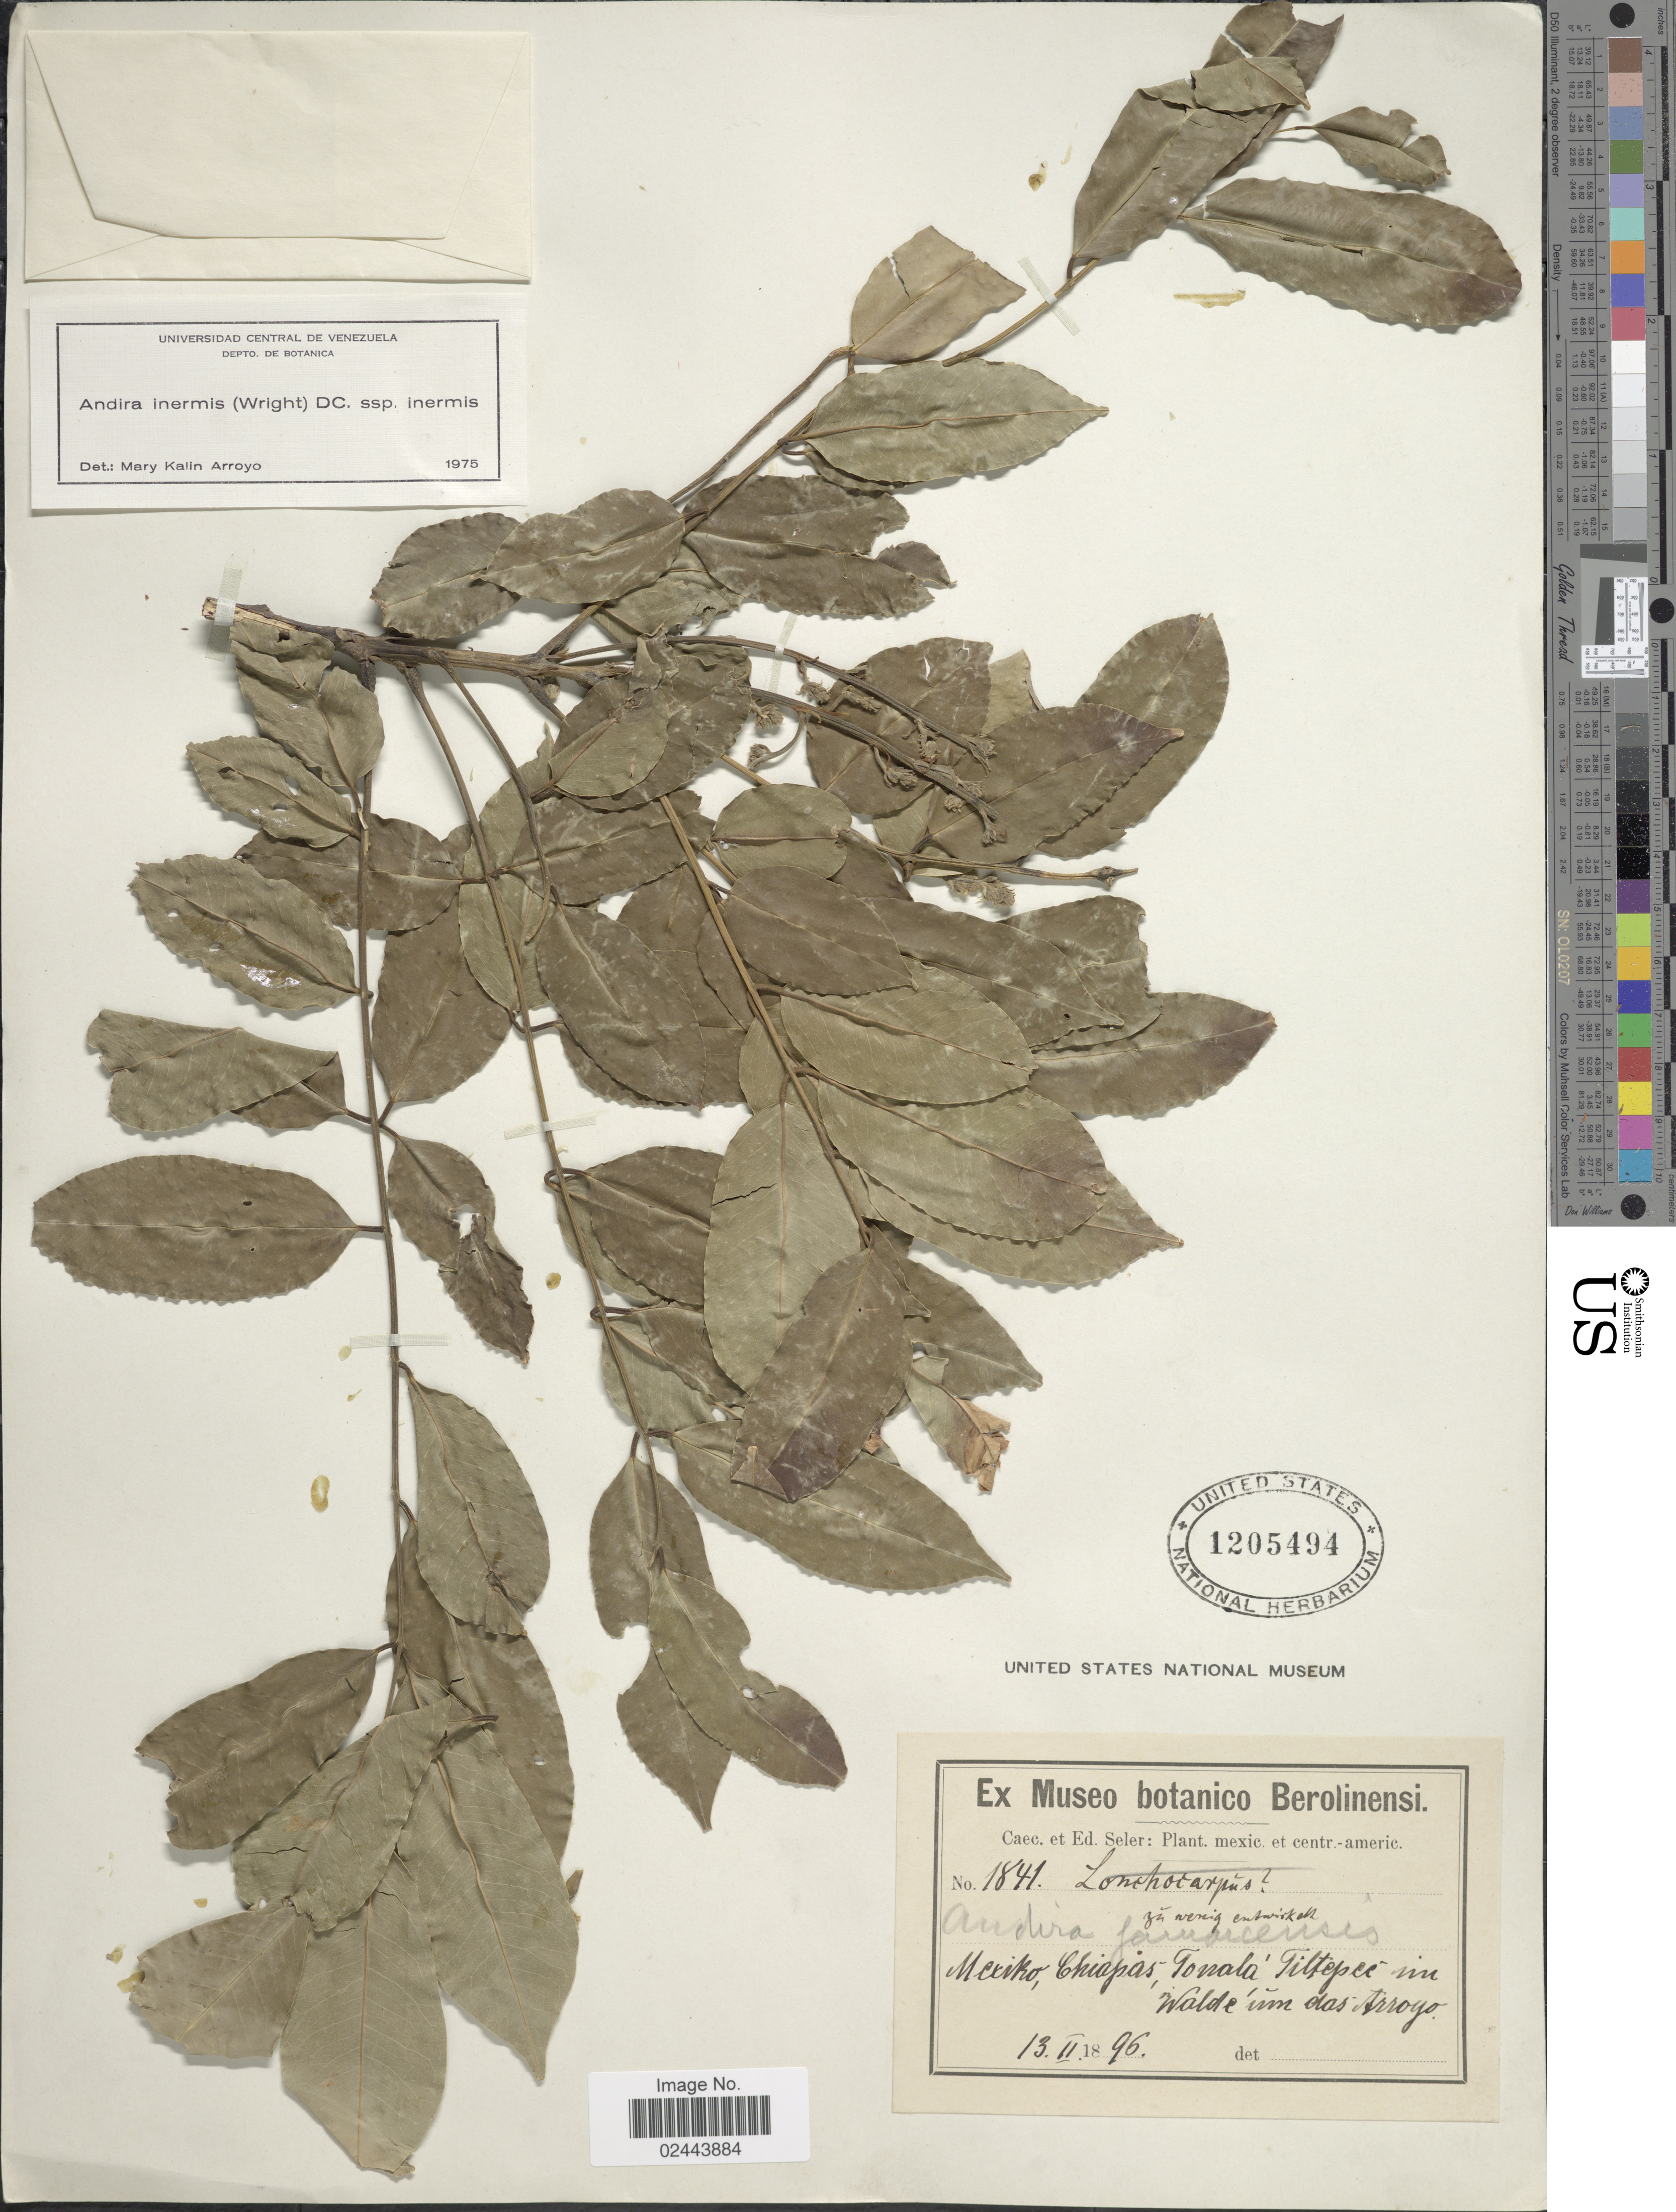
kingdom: Plantae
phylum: Tracheophyta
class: Magnoliopsida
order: Fabales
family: Fabaceae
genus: Andira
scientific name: Andira inermis subsp. inermis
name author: (W. Wright) Kunth ex DC.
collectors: ex Caec. et Ed Seler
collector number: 1841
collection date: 1896-02-13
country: Mexico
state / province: Chiapas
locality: Tonala'Tiltepec im Walde im das Arroyo, mexic. et centr. americ.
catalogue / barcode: US 1205494